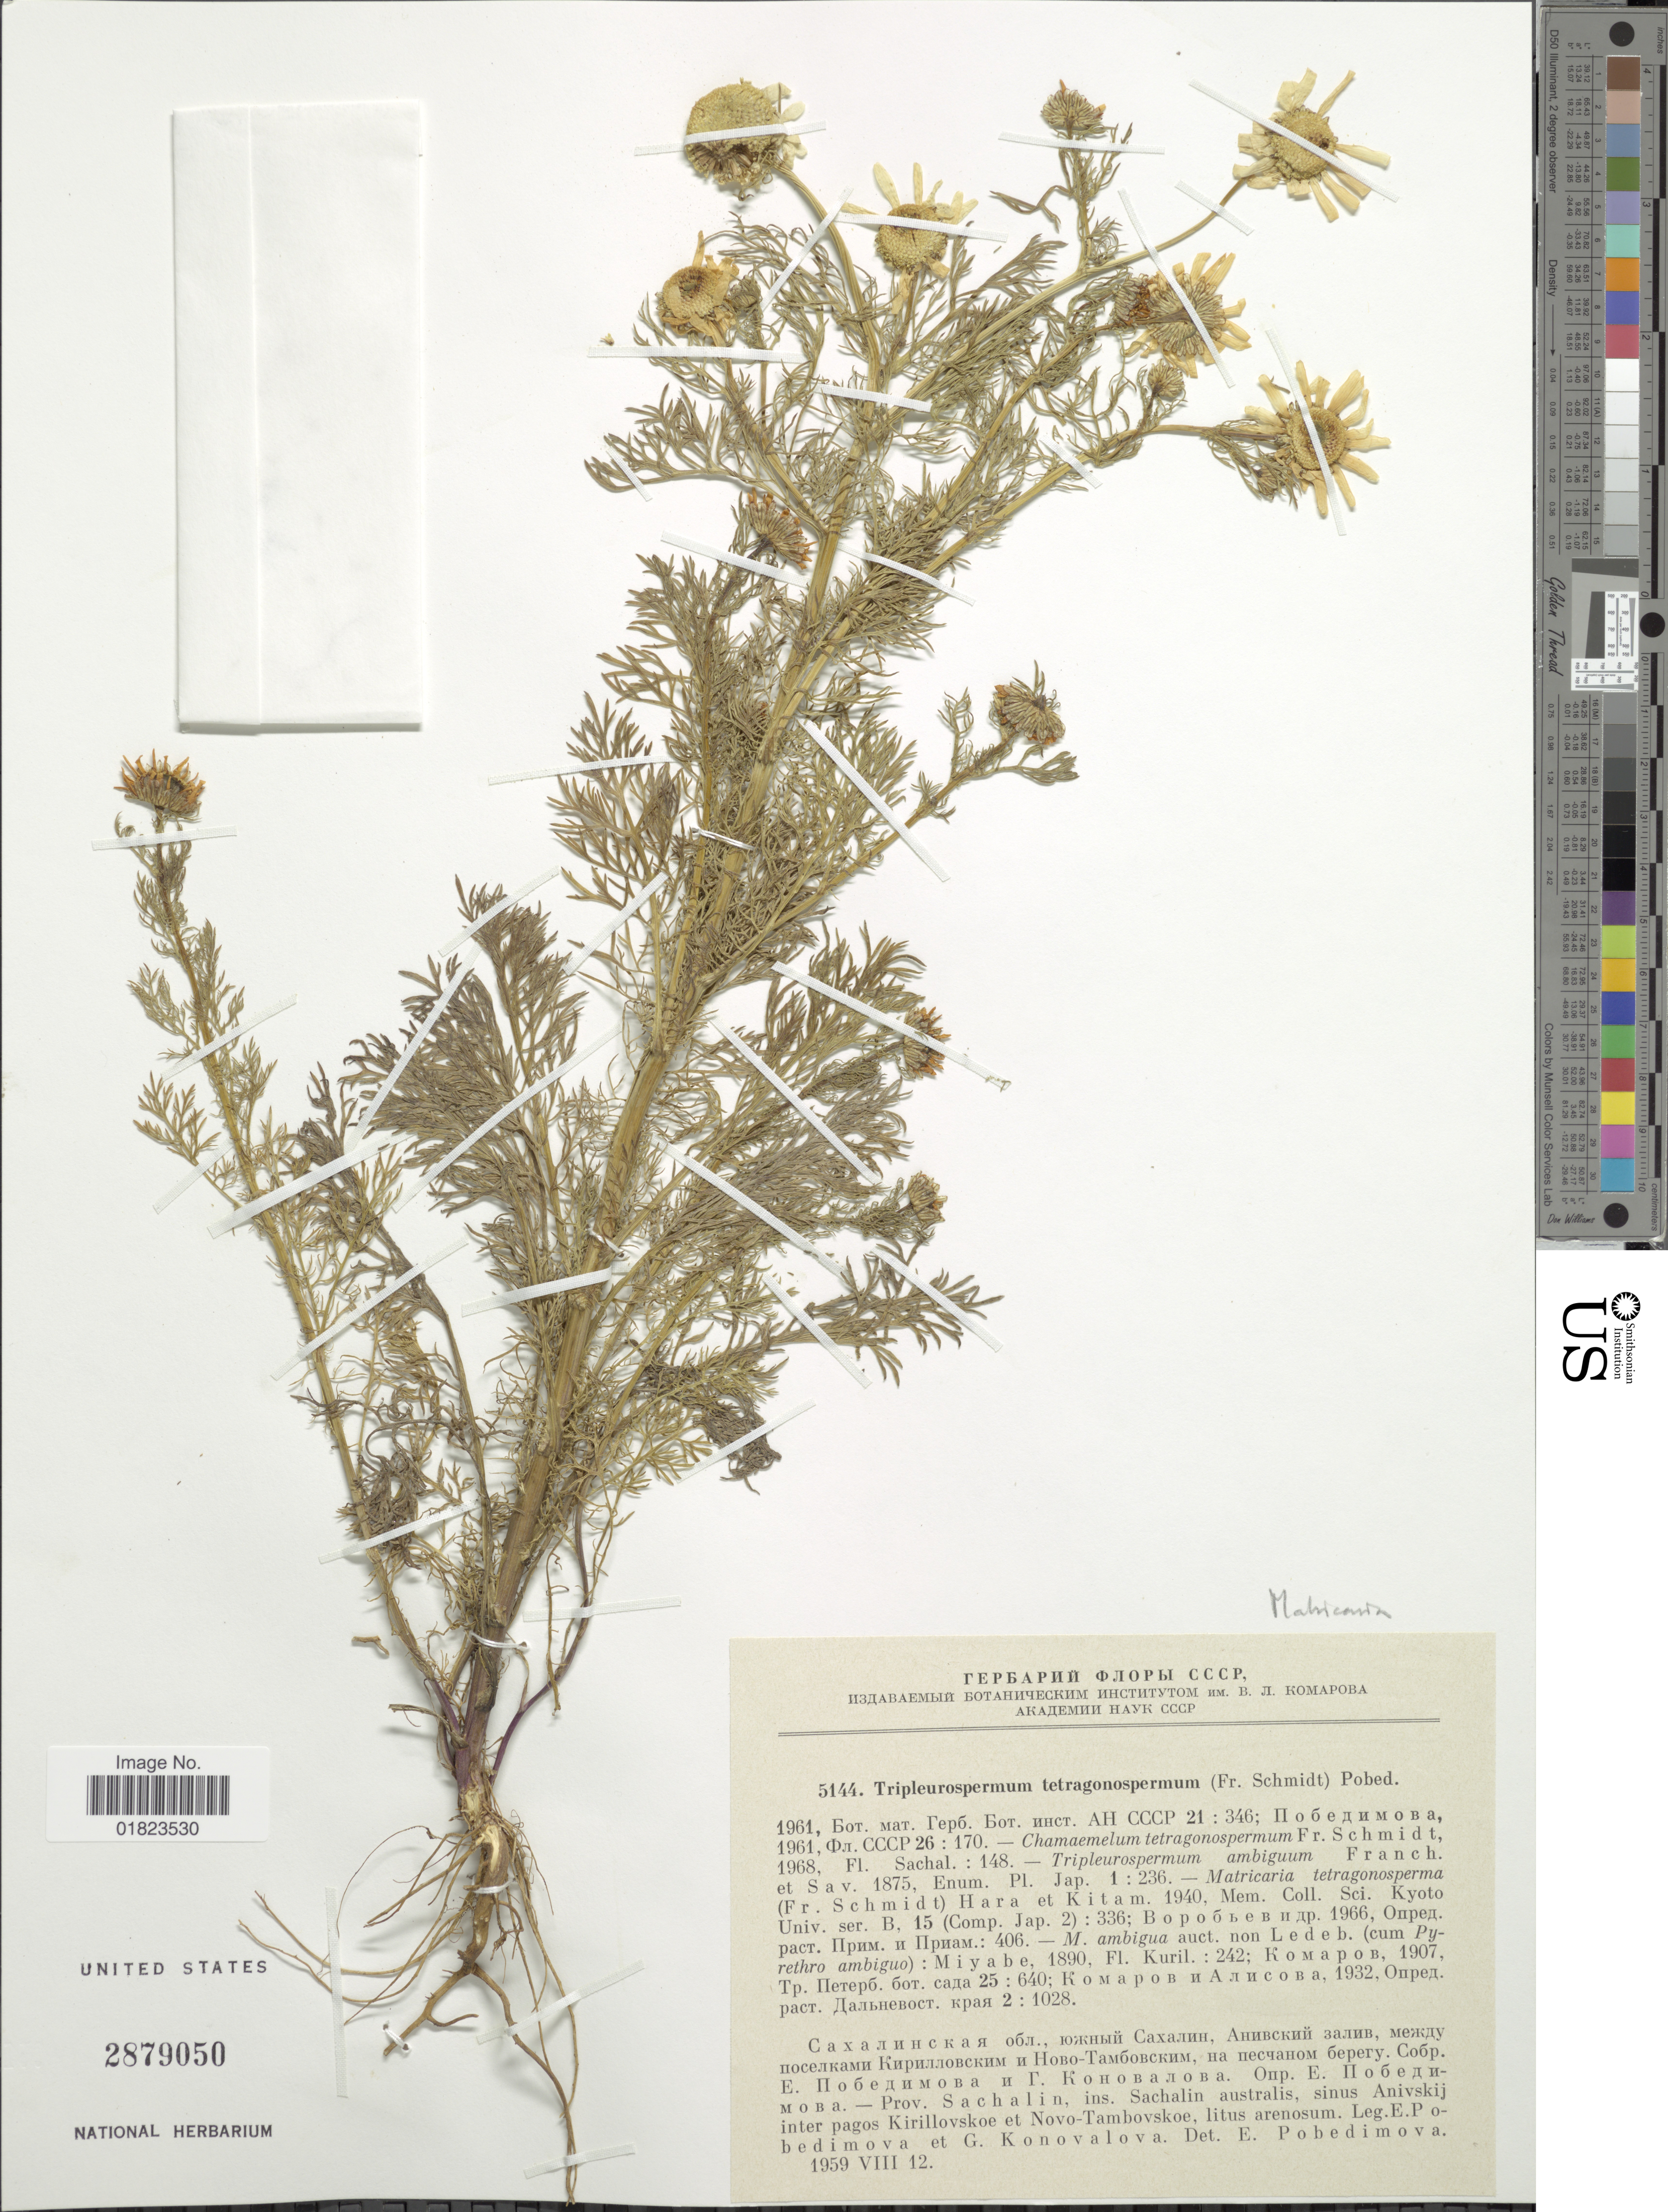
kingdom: Plantae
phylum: Tracheophyta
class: Magnoliopsida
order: Asterales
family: Asteraceae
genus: Tripleurospermum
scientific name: Tripleurospermum tetragonospermum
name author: (F. Schmidt) Pobed.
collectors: E. Pobedimova & G. Konovalova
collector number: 5144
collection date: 1959-08-12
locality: Prov. Sachalin, ins. Sachalin australis, sinus Anivskij inter pagos Kirillovskoe et Novovskoe, Iitus arenosum.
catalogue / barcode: US 2879050